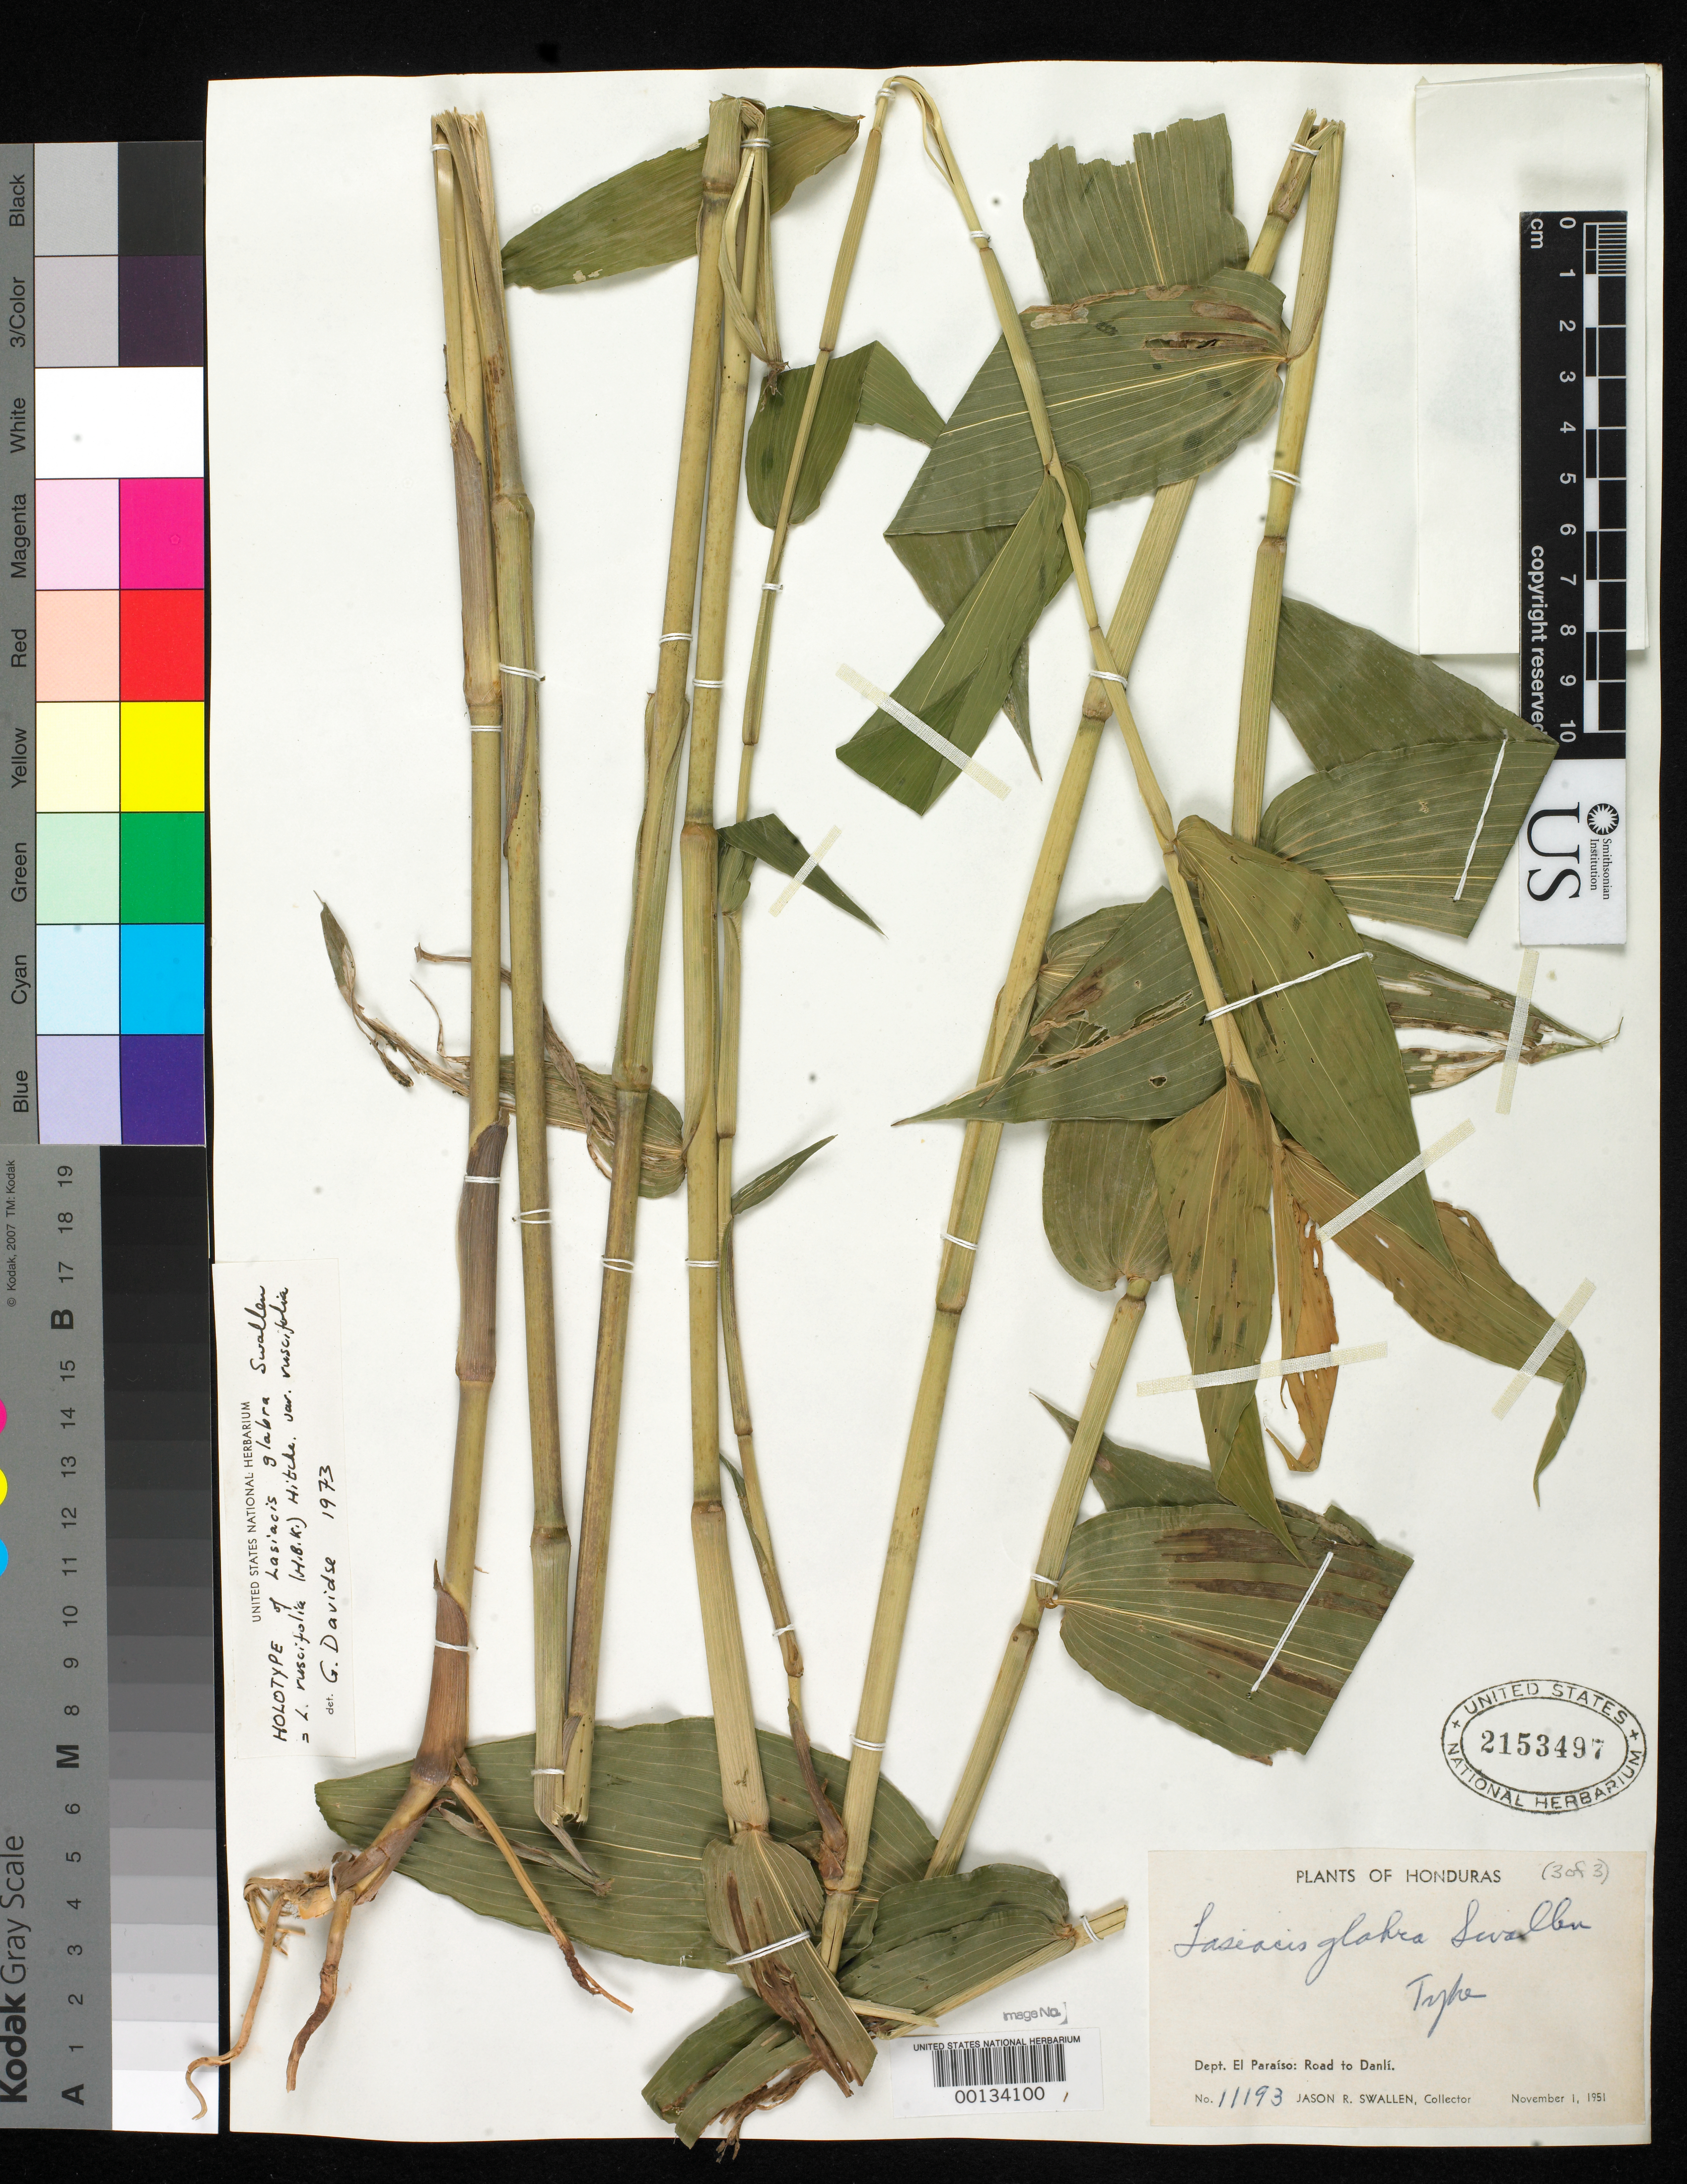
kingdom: Plantae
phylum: Tracheophyta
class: Liliopsida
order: Poales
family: Poaceae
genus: Lasiacis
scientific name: Lasiacis glabra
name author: Swallen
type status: Holotype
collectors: J. R. Swallen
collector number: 11193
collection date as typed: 01 Nov 1951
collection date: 1951-11-01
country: Honduras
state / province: El Paraíso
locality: Road to Danli, near Rio San Francisco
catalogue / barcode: US 2153497